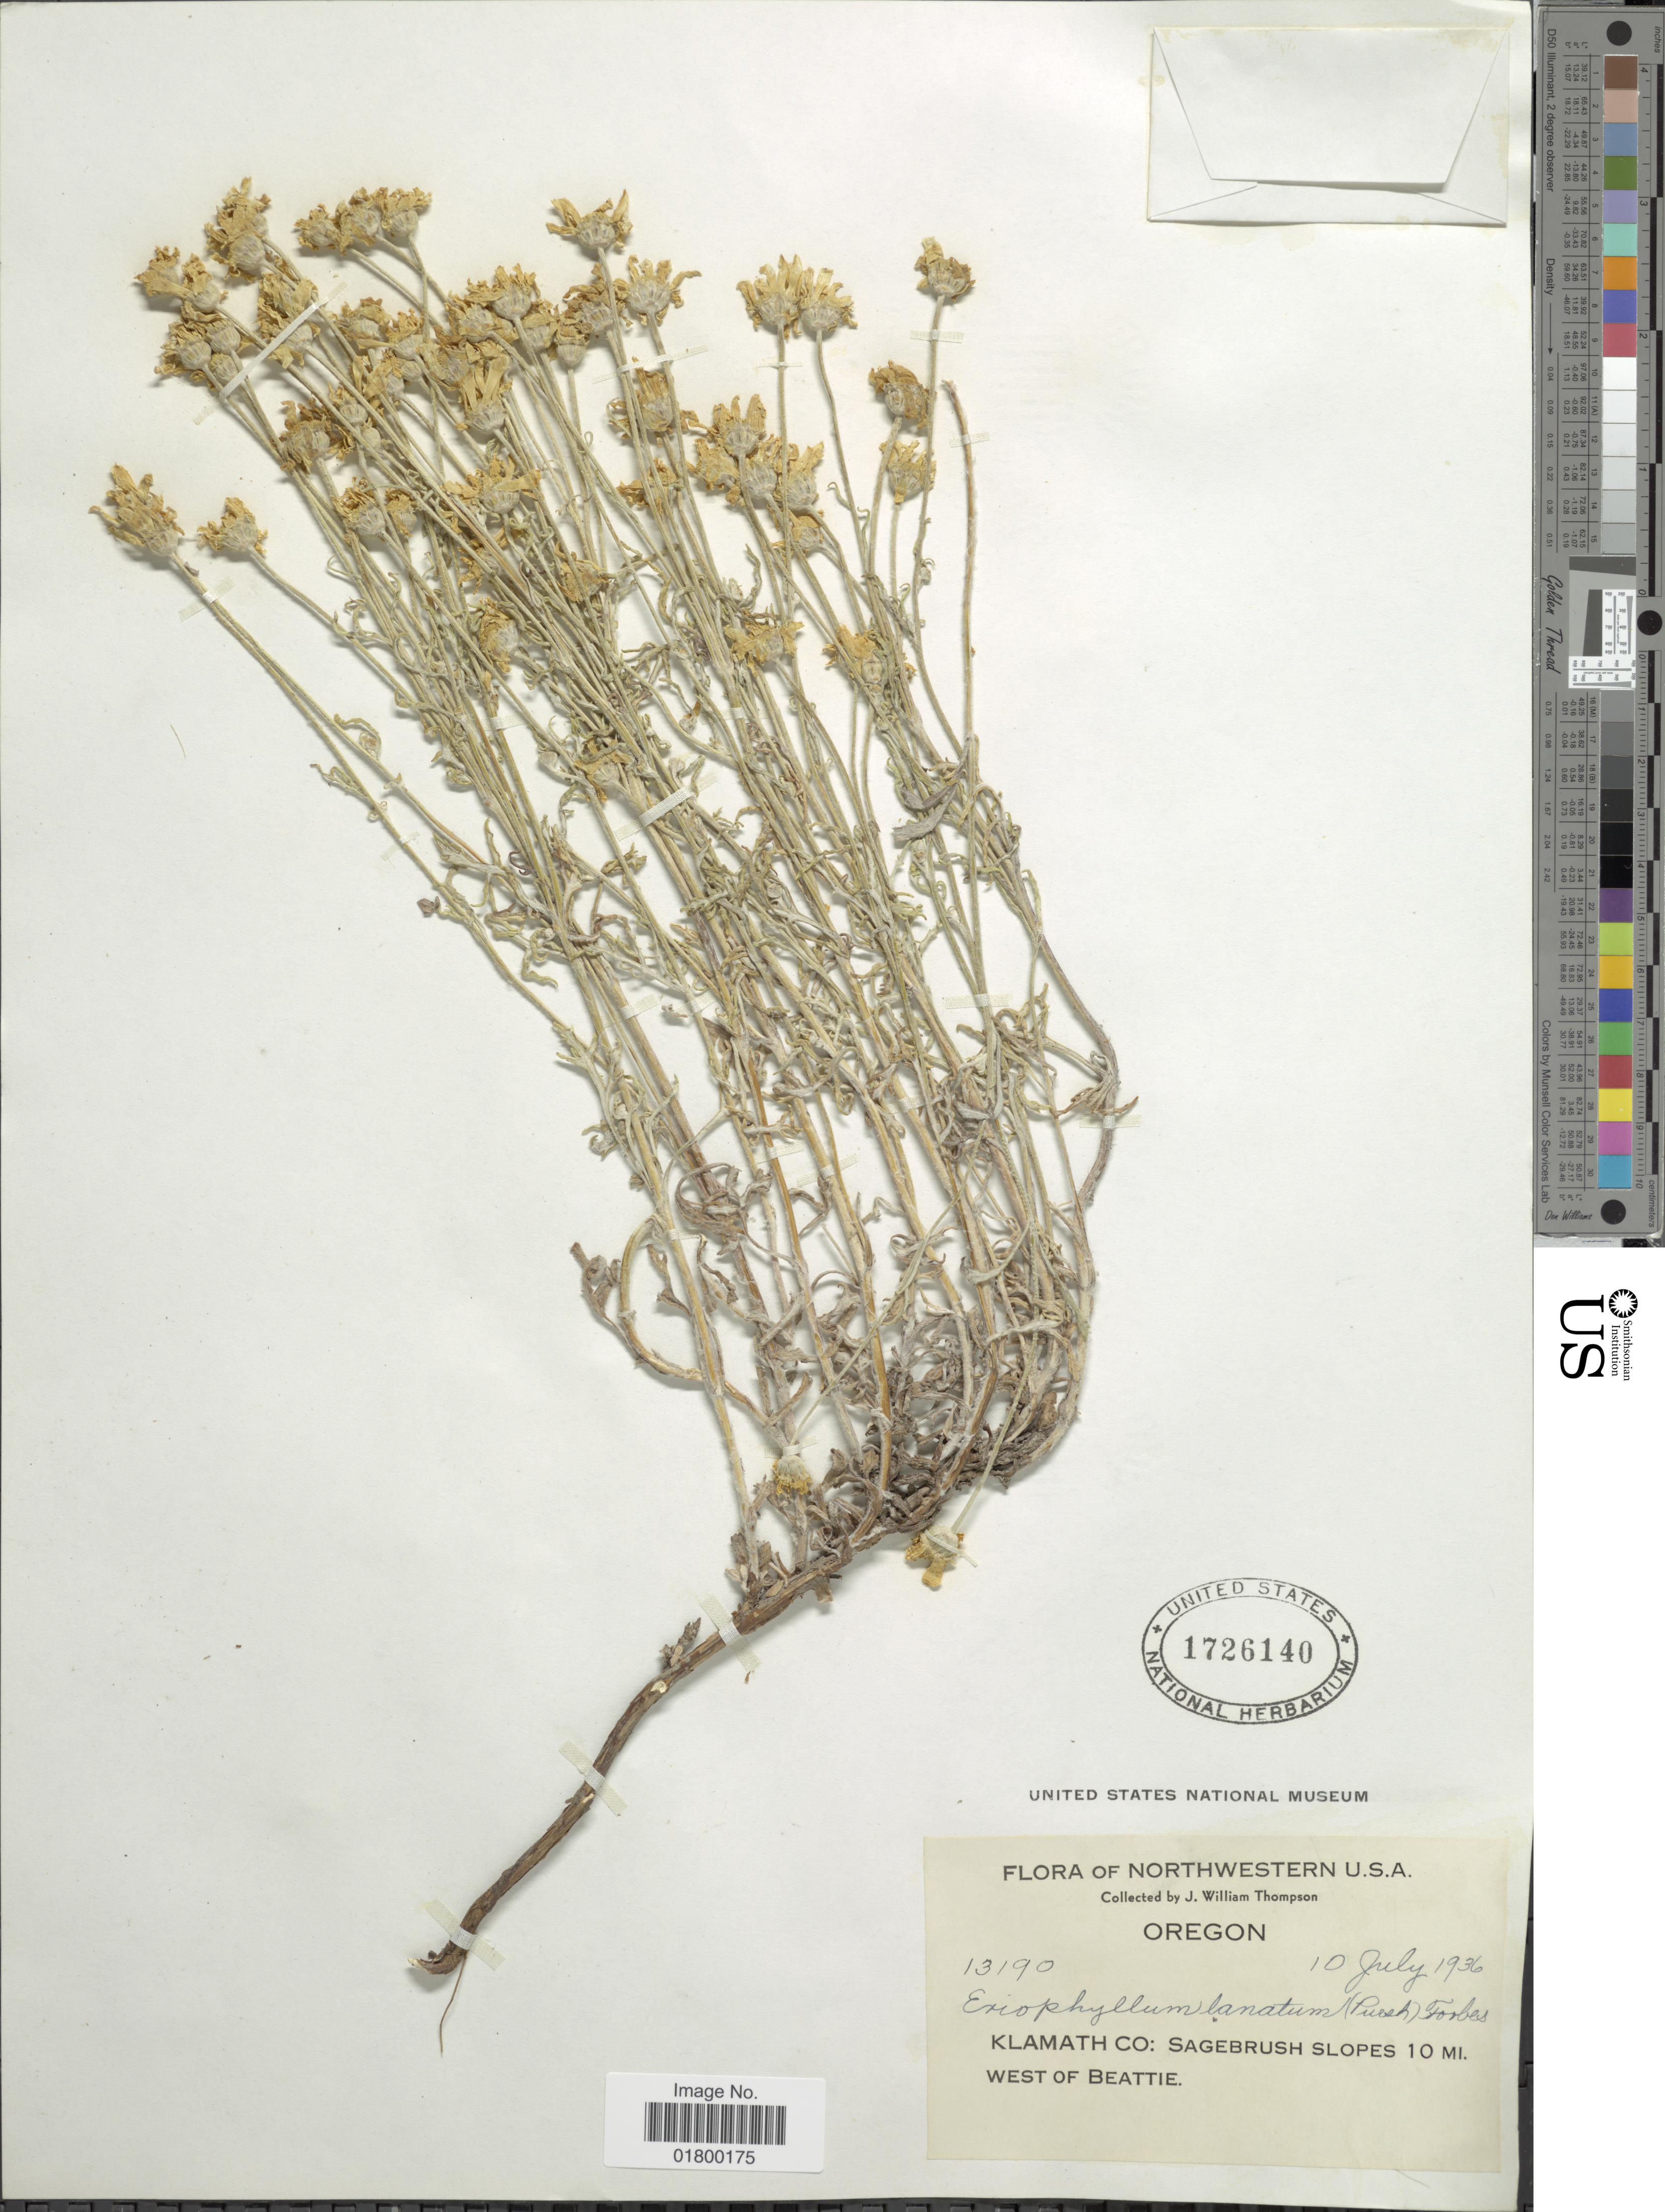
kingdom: Plantae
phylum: Tracheophyta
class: Magnoliopsida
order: Asterales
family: Asteraceae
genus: Eriophyllum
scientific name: Eriophyllum lanatum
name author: (Pursh) J. Forbes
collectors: J. W. Thompson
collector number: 13190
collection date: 1936-07-10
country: United States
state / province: Oregon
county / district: Klamath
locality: Northwestern U. S. A., Klamath Co: Sagerbrush slopes 10mi. West of Beattie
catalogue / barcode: US 1726140